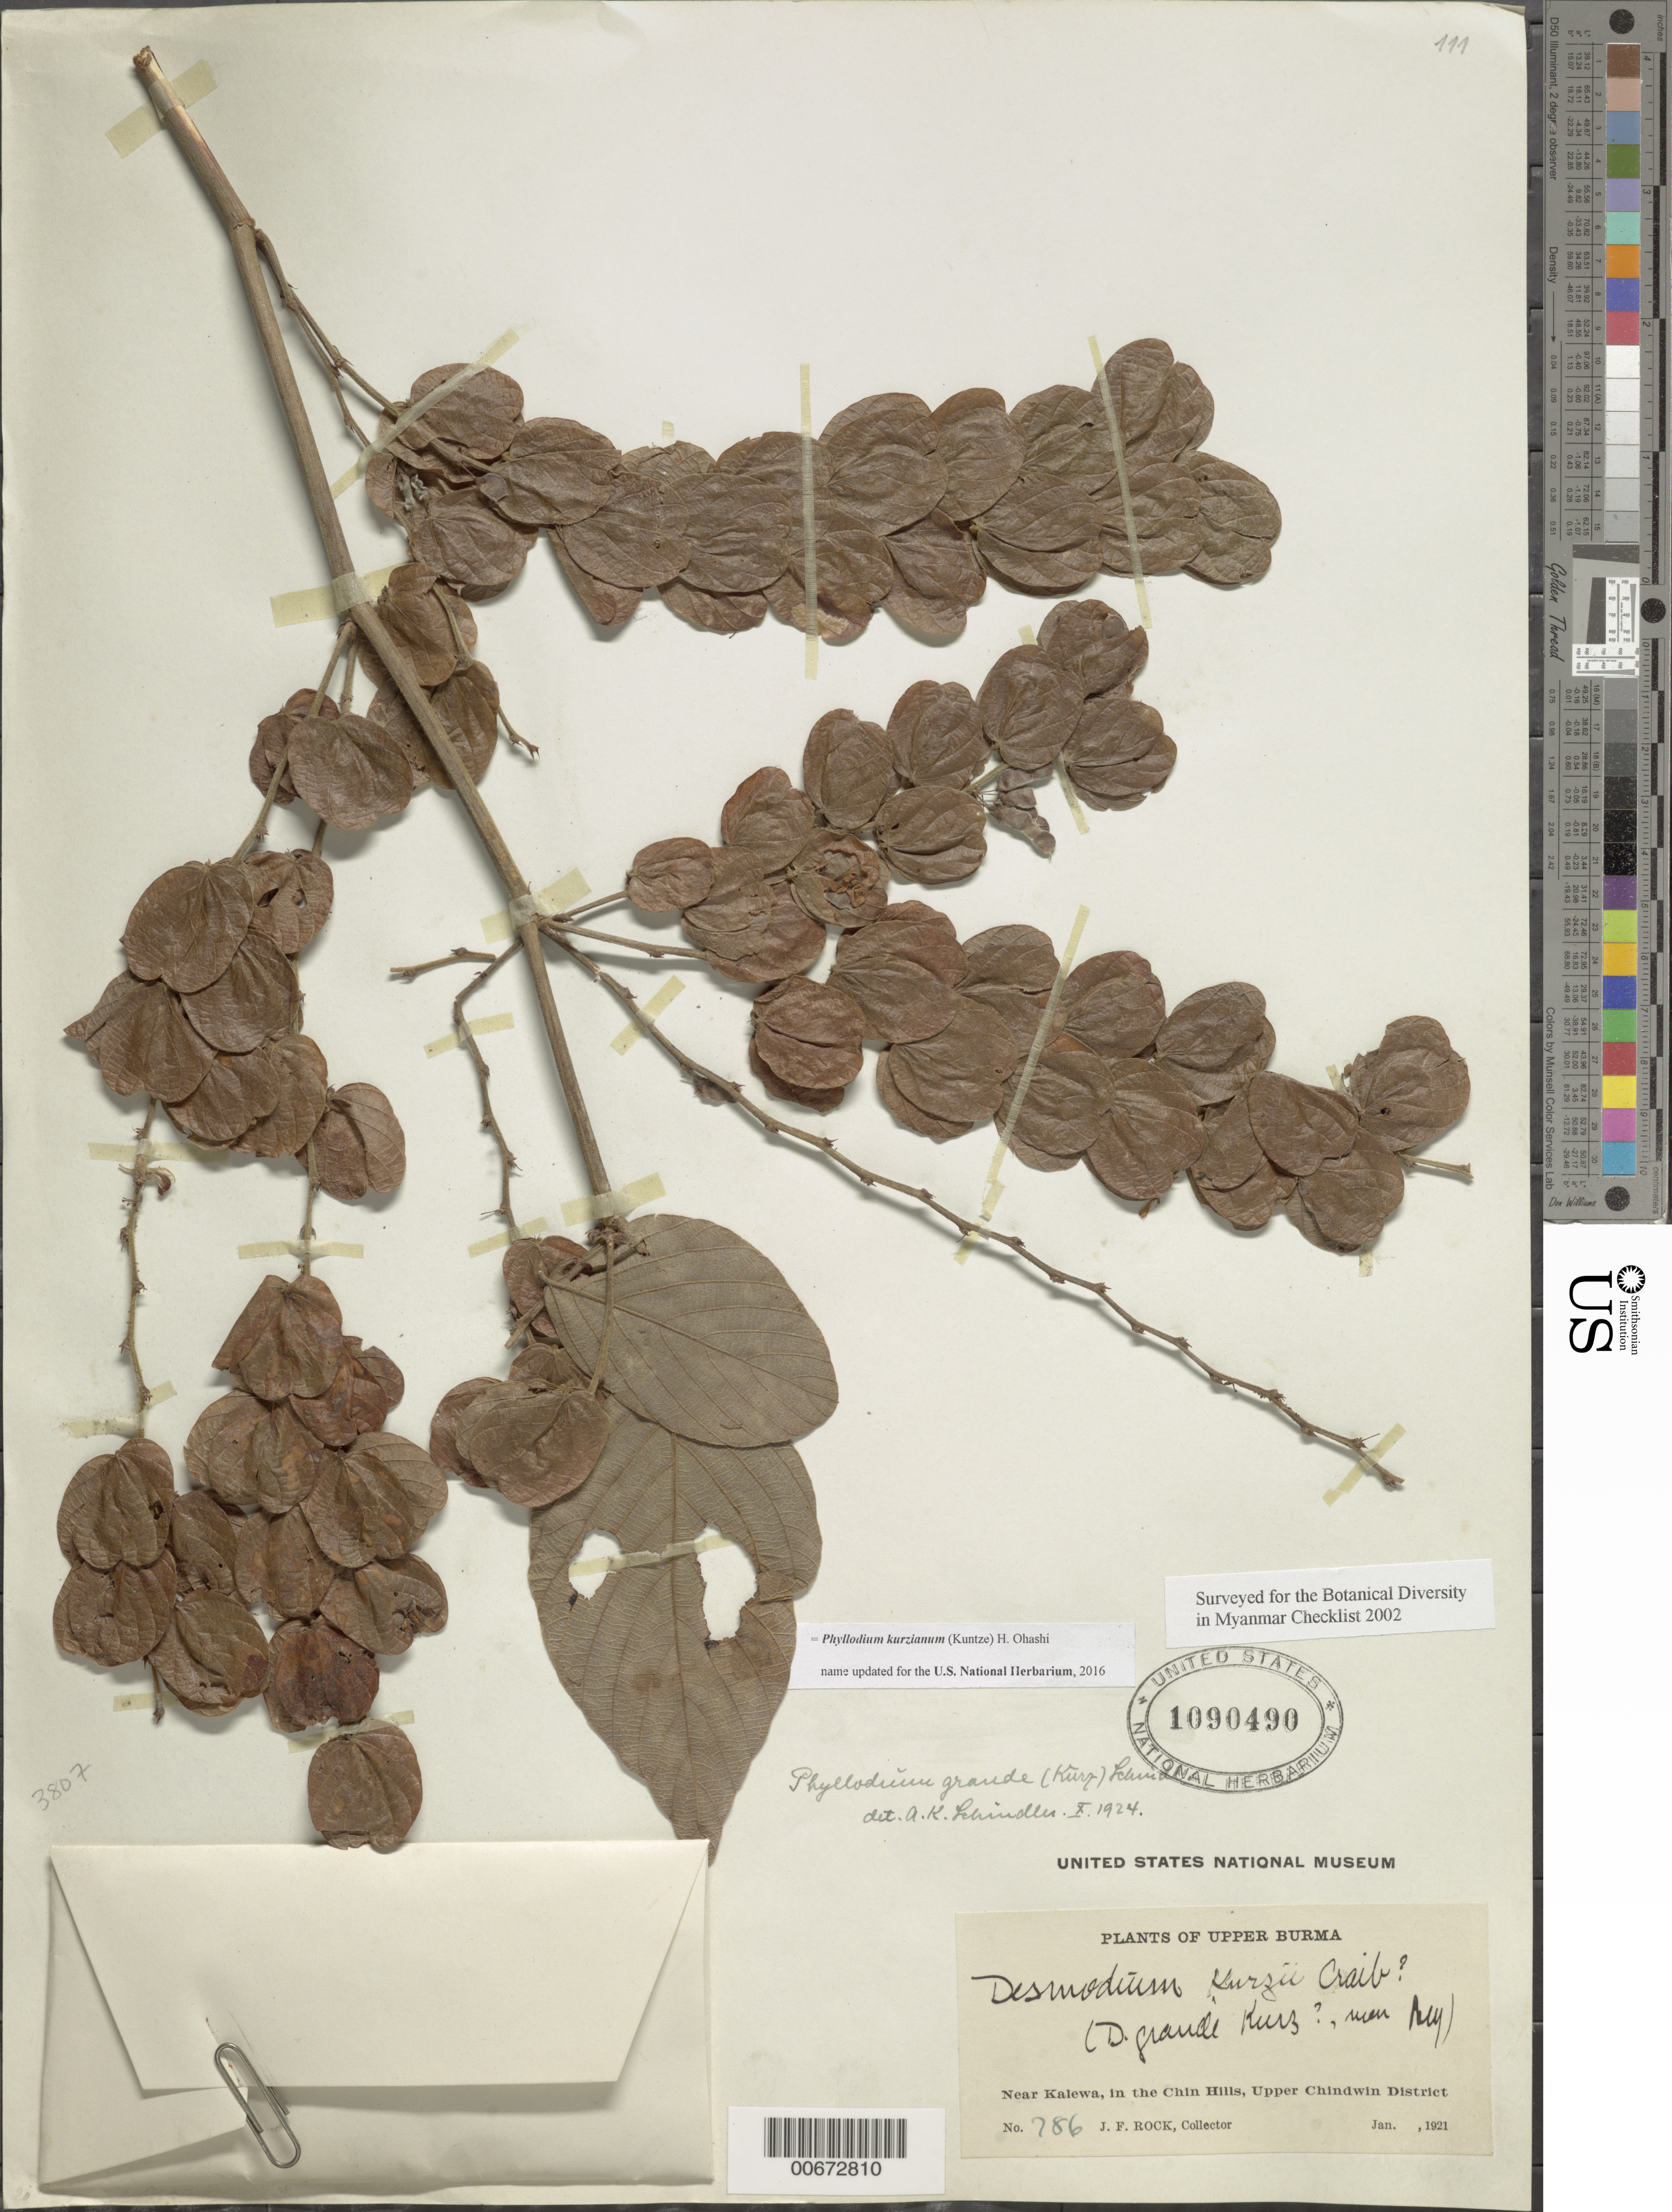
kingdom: Plantae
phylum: Tracheophyta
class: Magnoliopsida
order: Fabales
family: Fabaceae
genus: Phyllodium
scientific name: Phyllodium kurzianum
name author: (Kuntze) H. Ohashi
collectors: J. F. Rock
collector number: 786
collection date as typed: Jan 1921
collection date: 1921-01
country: Myanmar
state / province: Chin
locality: Upper Burma, near Kalewa, in the Chin Hills, Upper Chinwin Dist.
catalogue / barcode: US 1090490